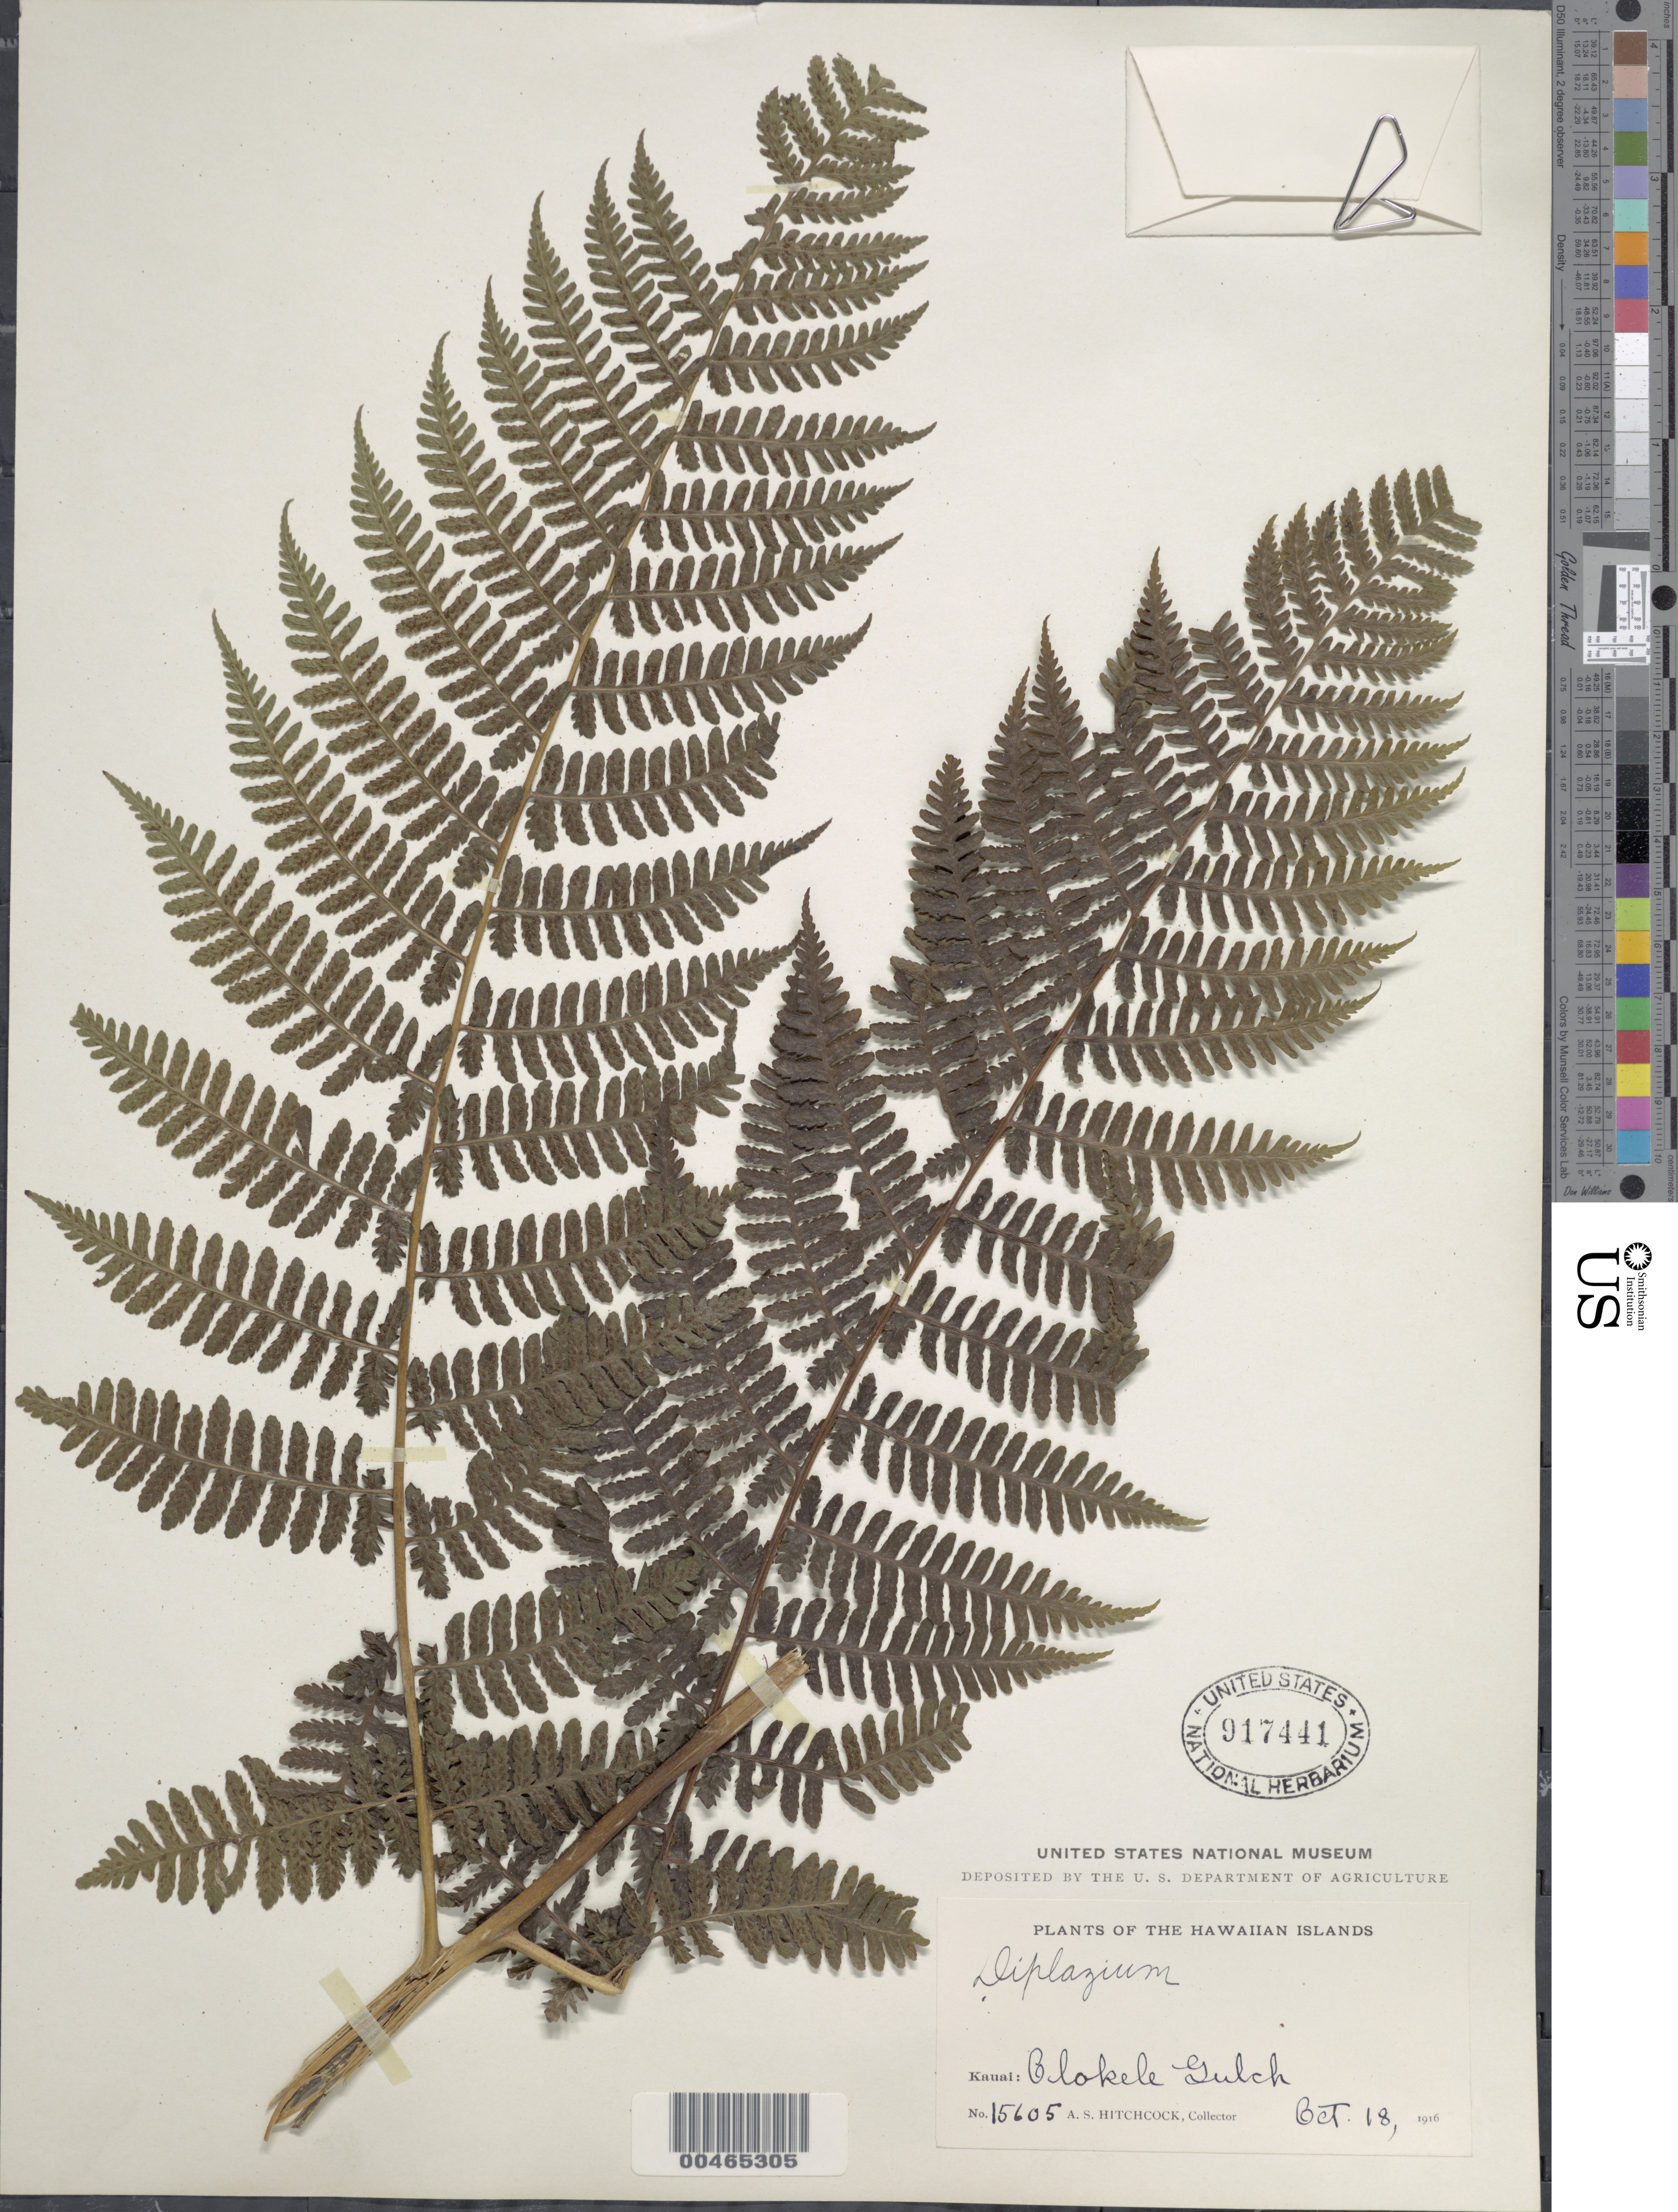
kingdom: Plantae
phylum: Tracheophyta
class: Polypodiopsida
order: Polypodiales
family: Athyriaceae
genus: Diplazium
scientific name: Diplazium sandwichianum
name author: (C. Presl) Diels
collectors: A. S. Hitchcock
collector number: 15605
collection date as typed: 18 Oct 1916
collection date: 1916-10-18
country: United States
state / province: Hawaii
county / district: Kauai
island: Kaua'i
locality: Olokele Gulch, Kauai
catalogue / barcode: US 917441